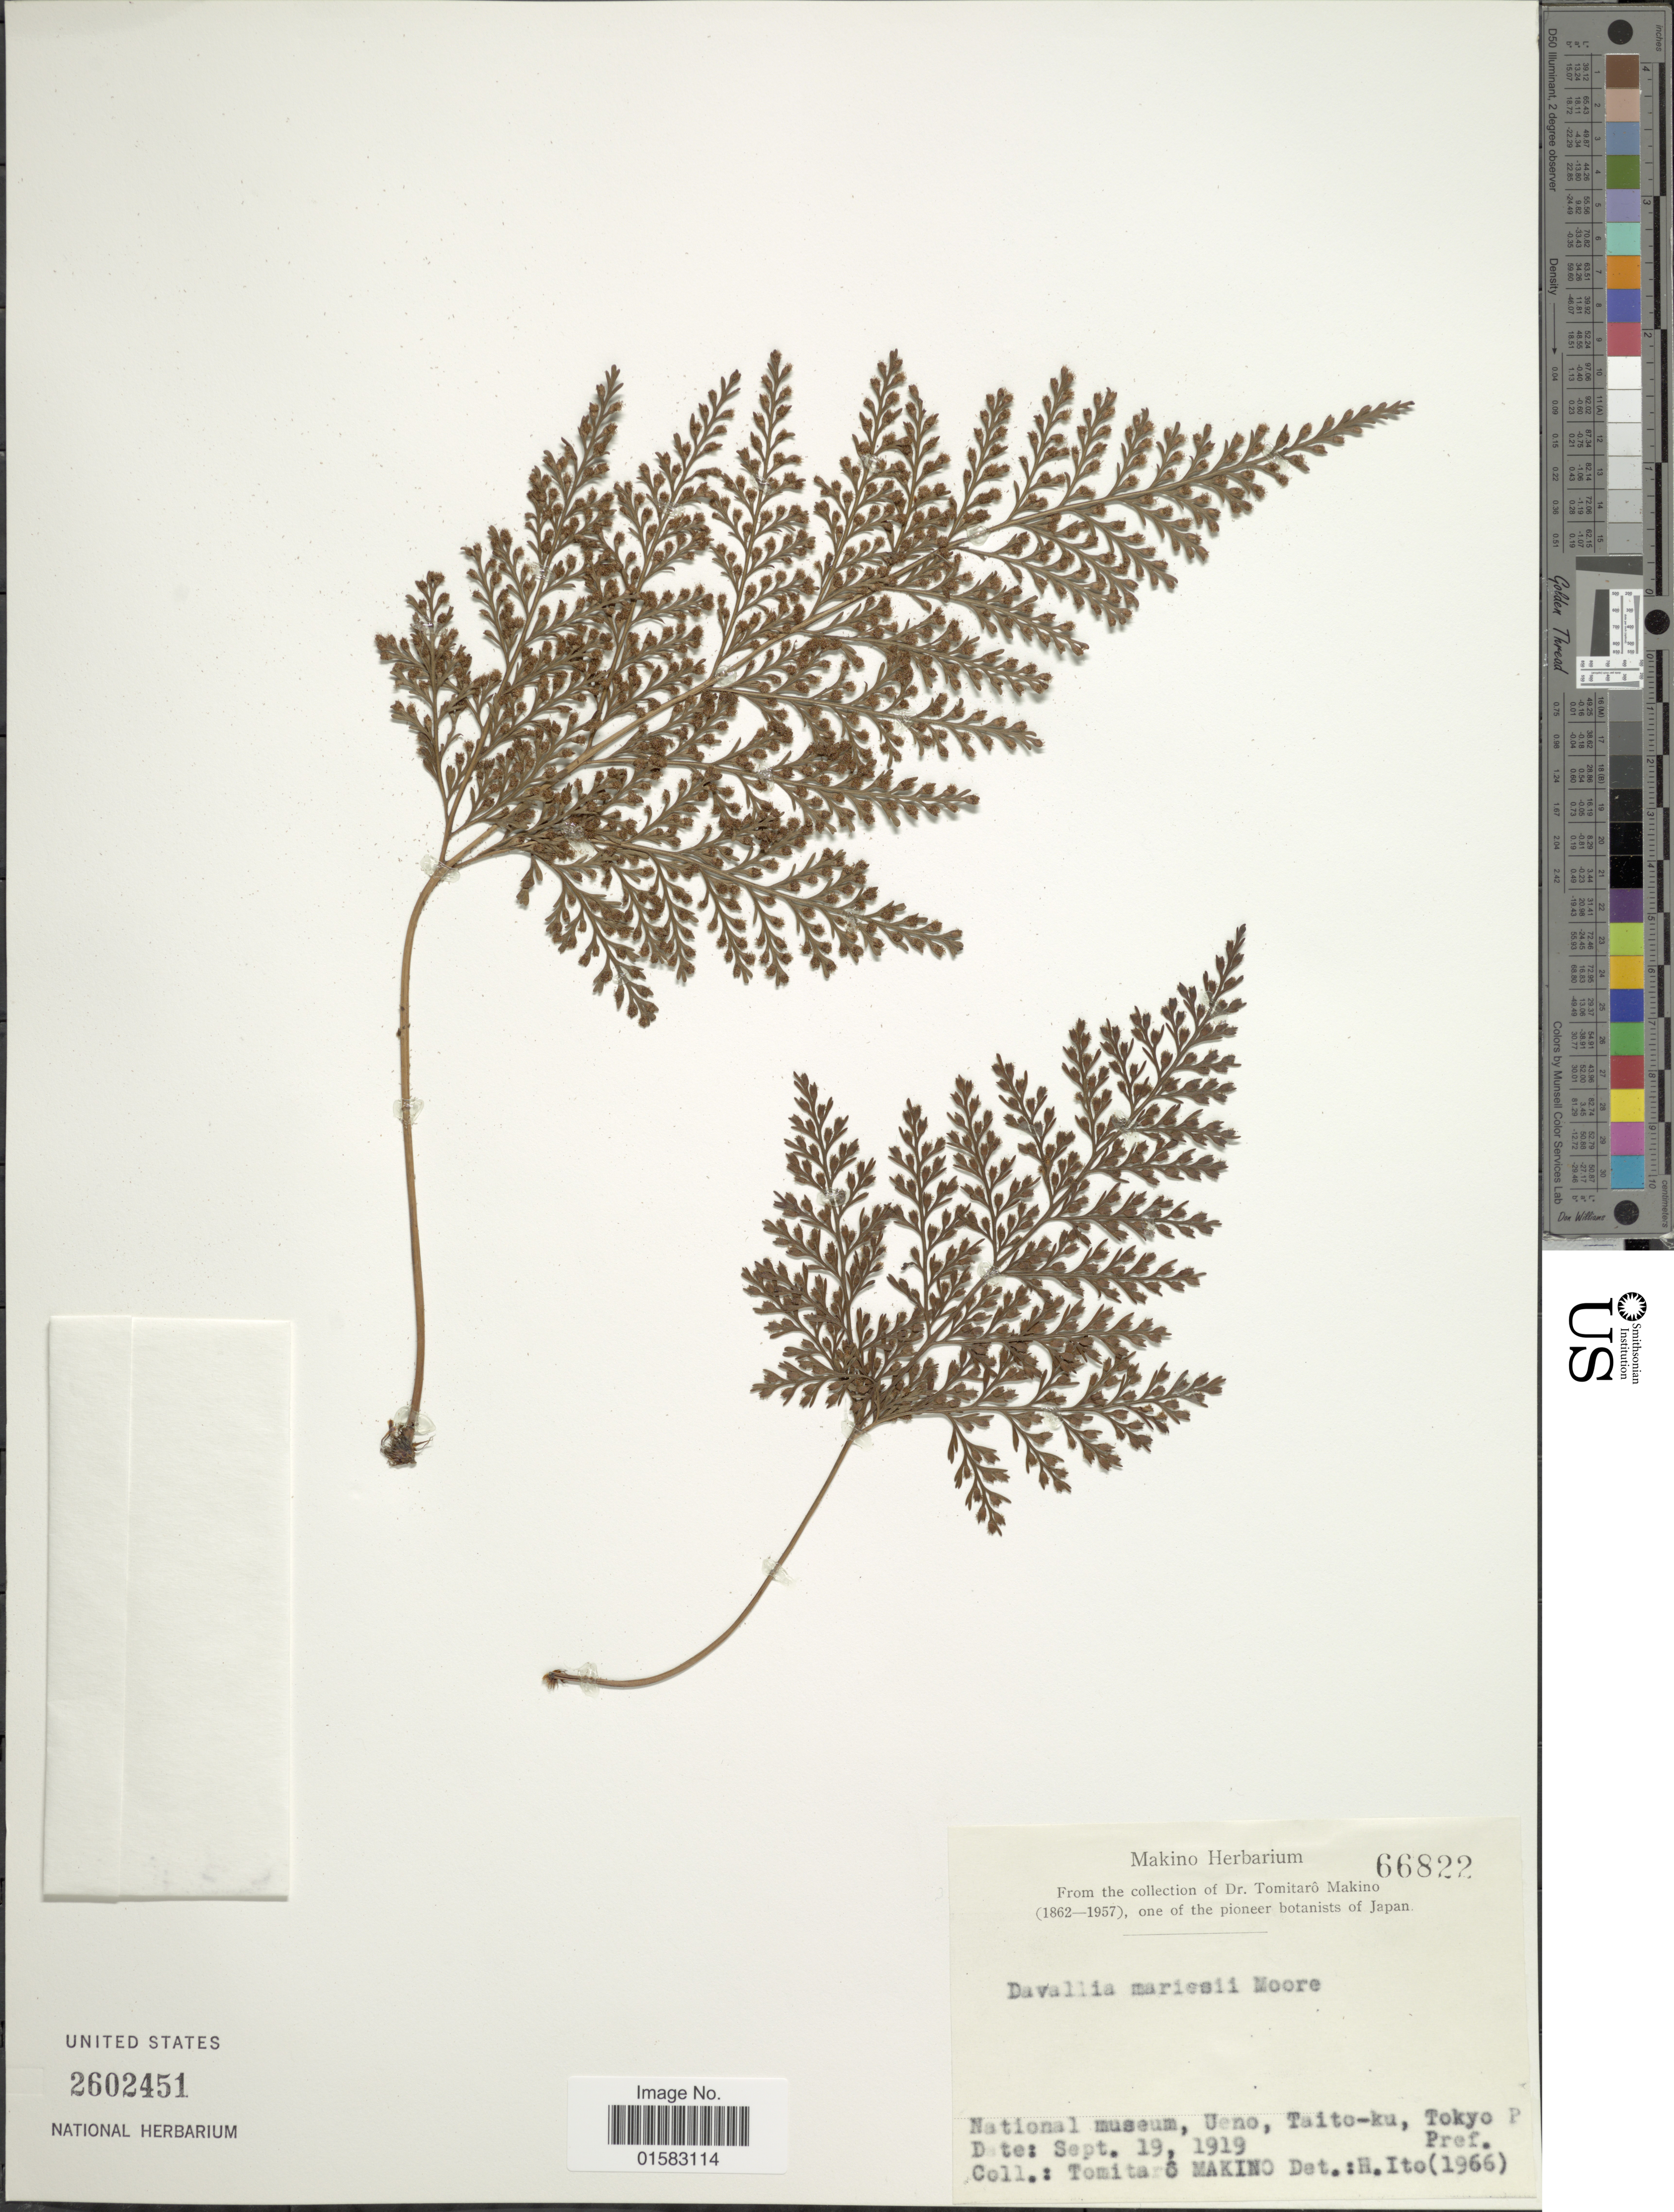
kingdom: Plantae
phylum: Tracheophyta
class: Polypodiopsida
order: Polypodiales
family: Davalliaceae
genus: Davallia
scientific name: Davallia trichomanoides var. trichomanoides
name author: Blume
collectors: T. Makino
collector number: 66822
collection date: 1919-09-19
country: Japan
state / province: Tokyo, Federal City of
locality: National Museum, Ueno, Taito-ku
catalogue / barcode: US 2602451